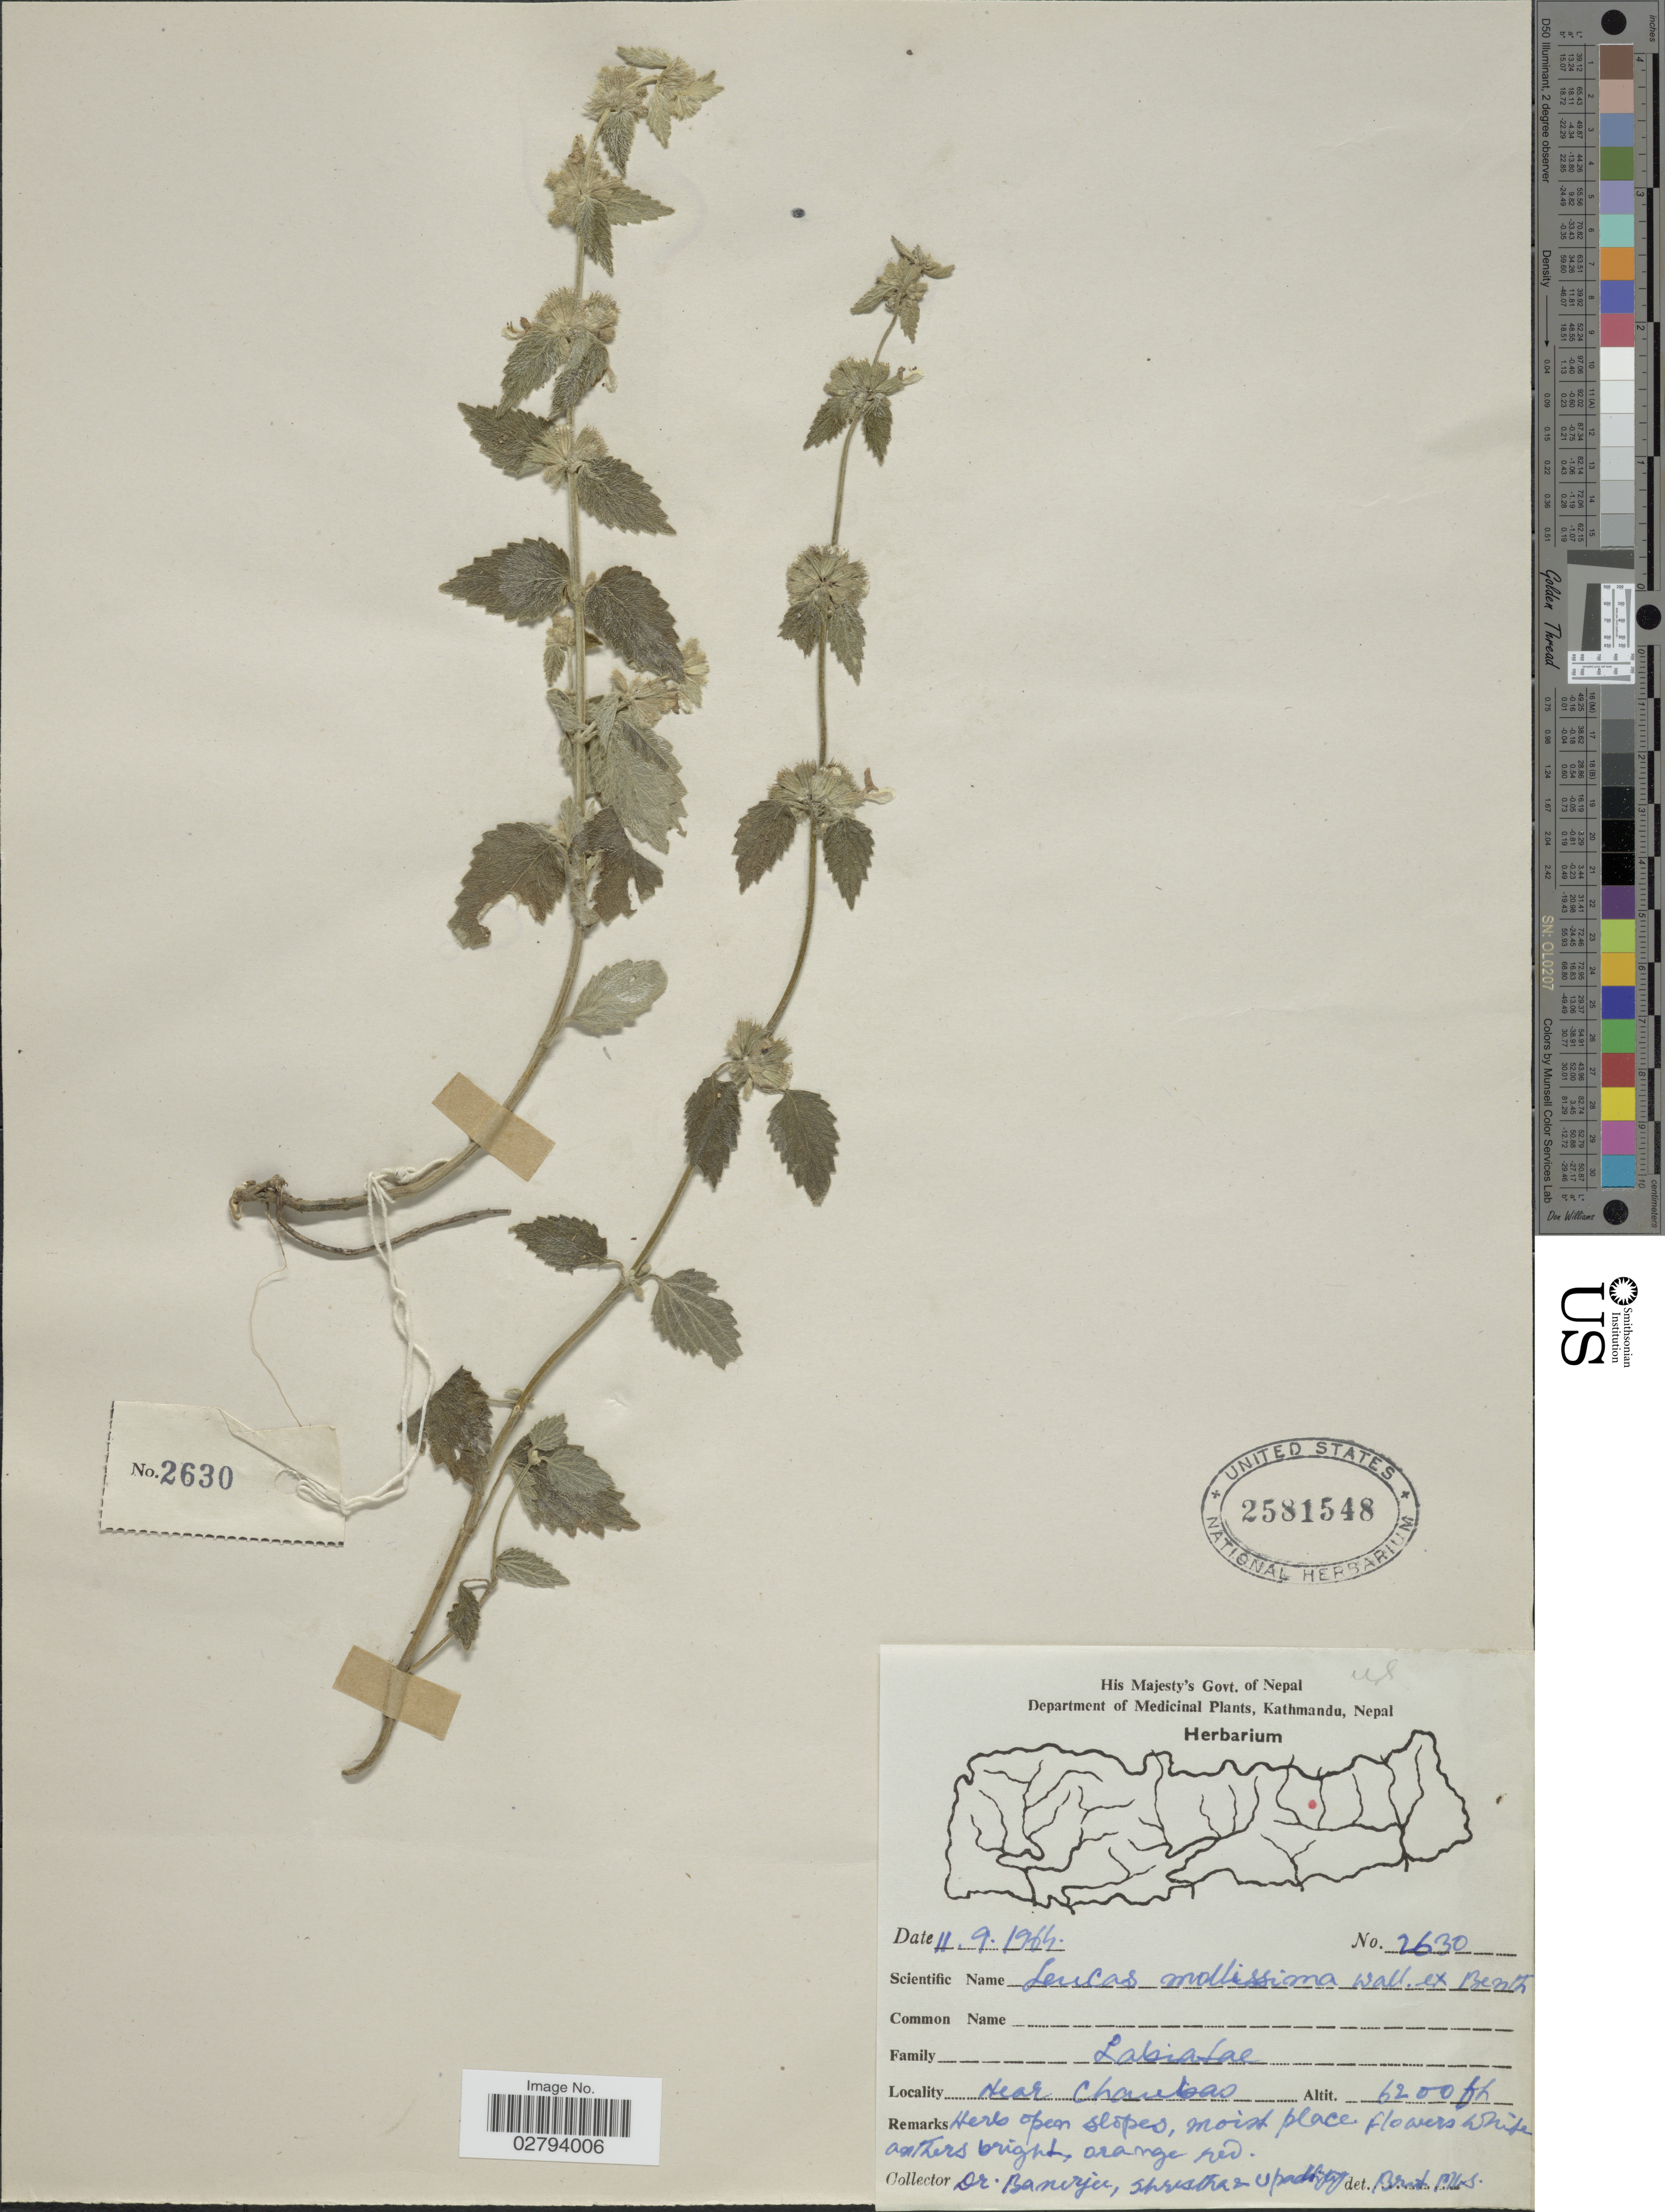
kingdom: Plantae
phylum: Tracheophyta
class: Magnoliopsida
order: Lamiales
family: Lamiaceae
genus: Leucas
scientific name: Leucas mollissima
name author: Gürke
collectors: -. Banerjee, -. Shrestha & Upadhyay, --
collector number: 2630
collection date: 1964-09-11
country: Nepal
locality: Near Chaubas.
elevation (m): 1890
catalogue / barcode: US 2581548